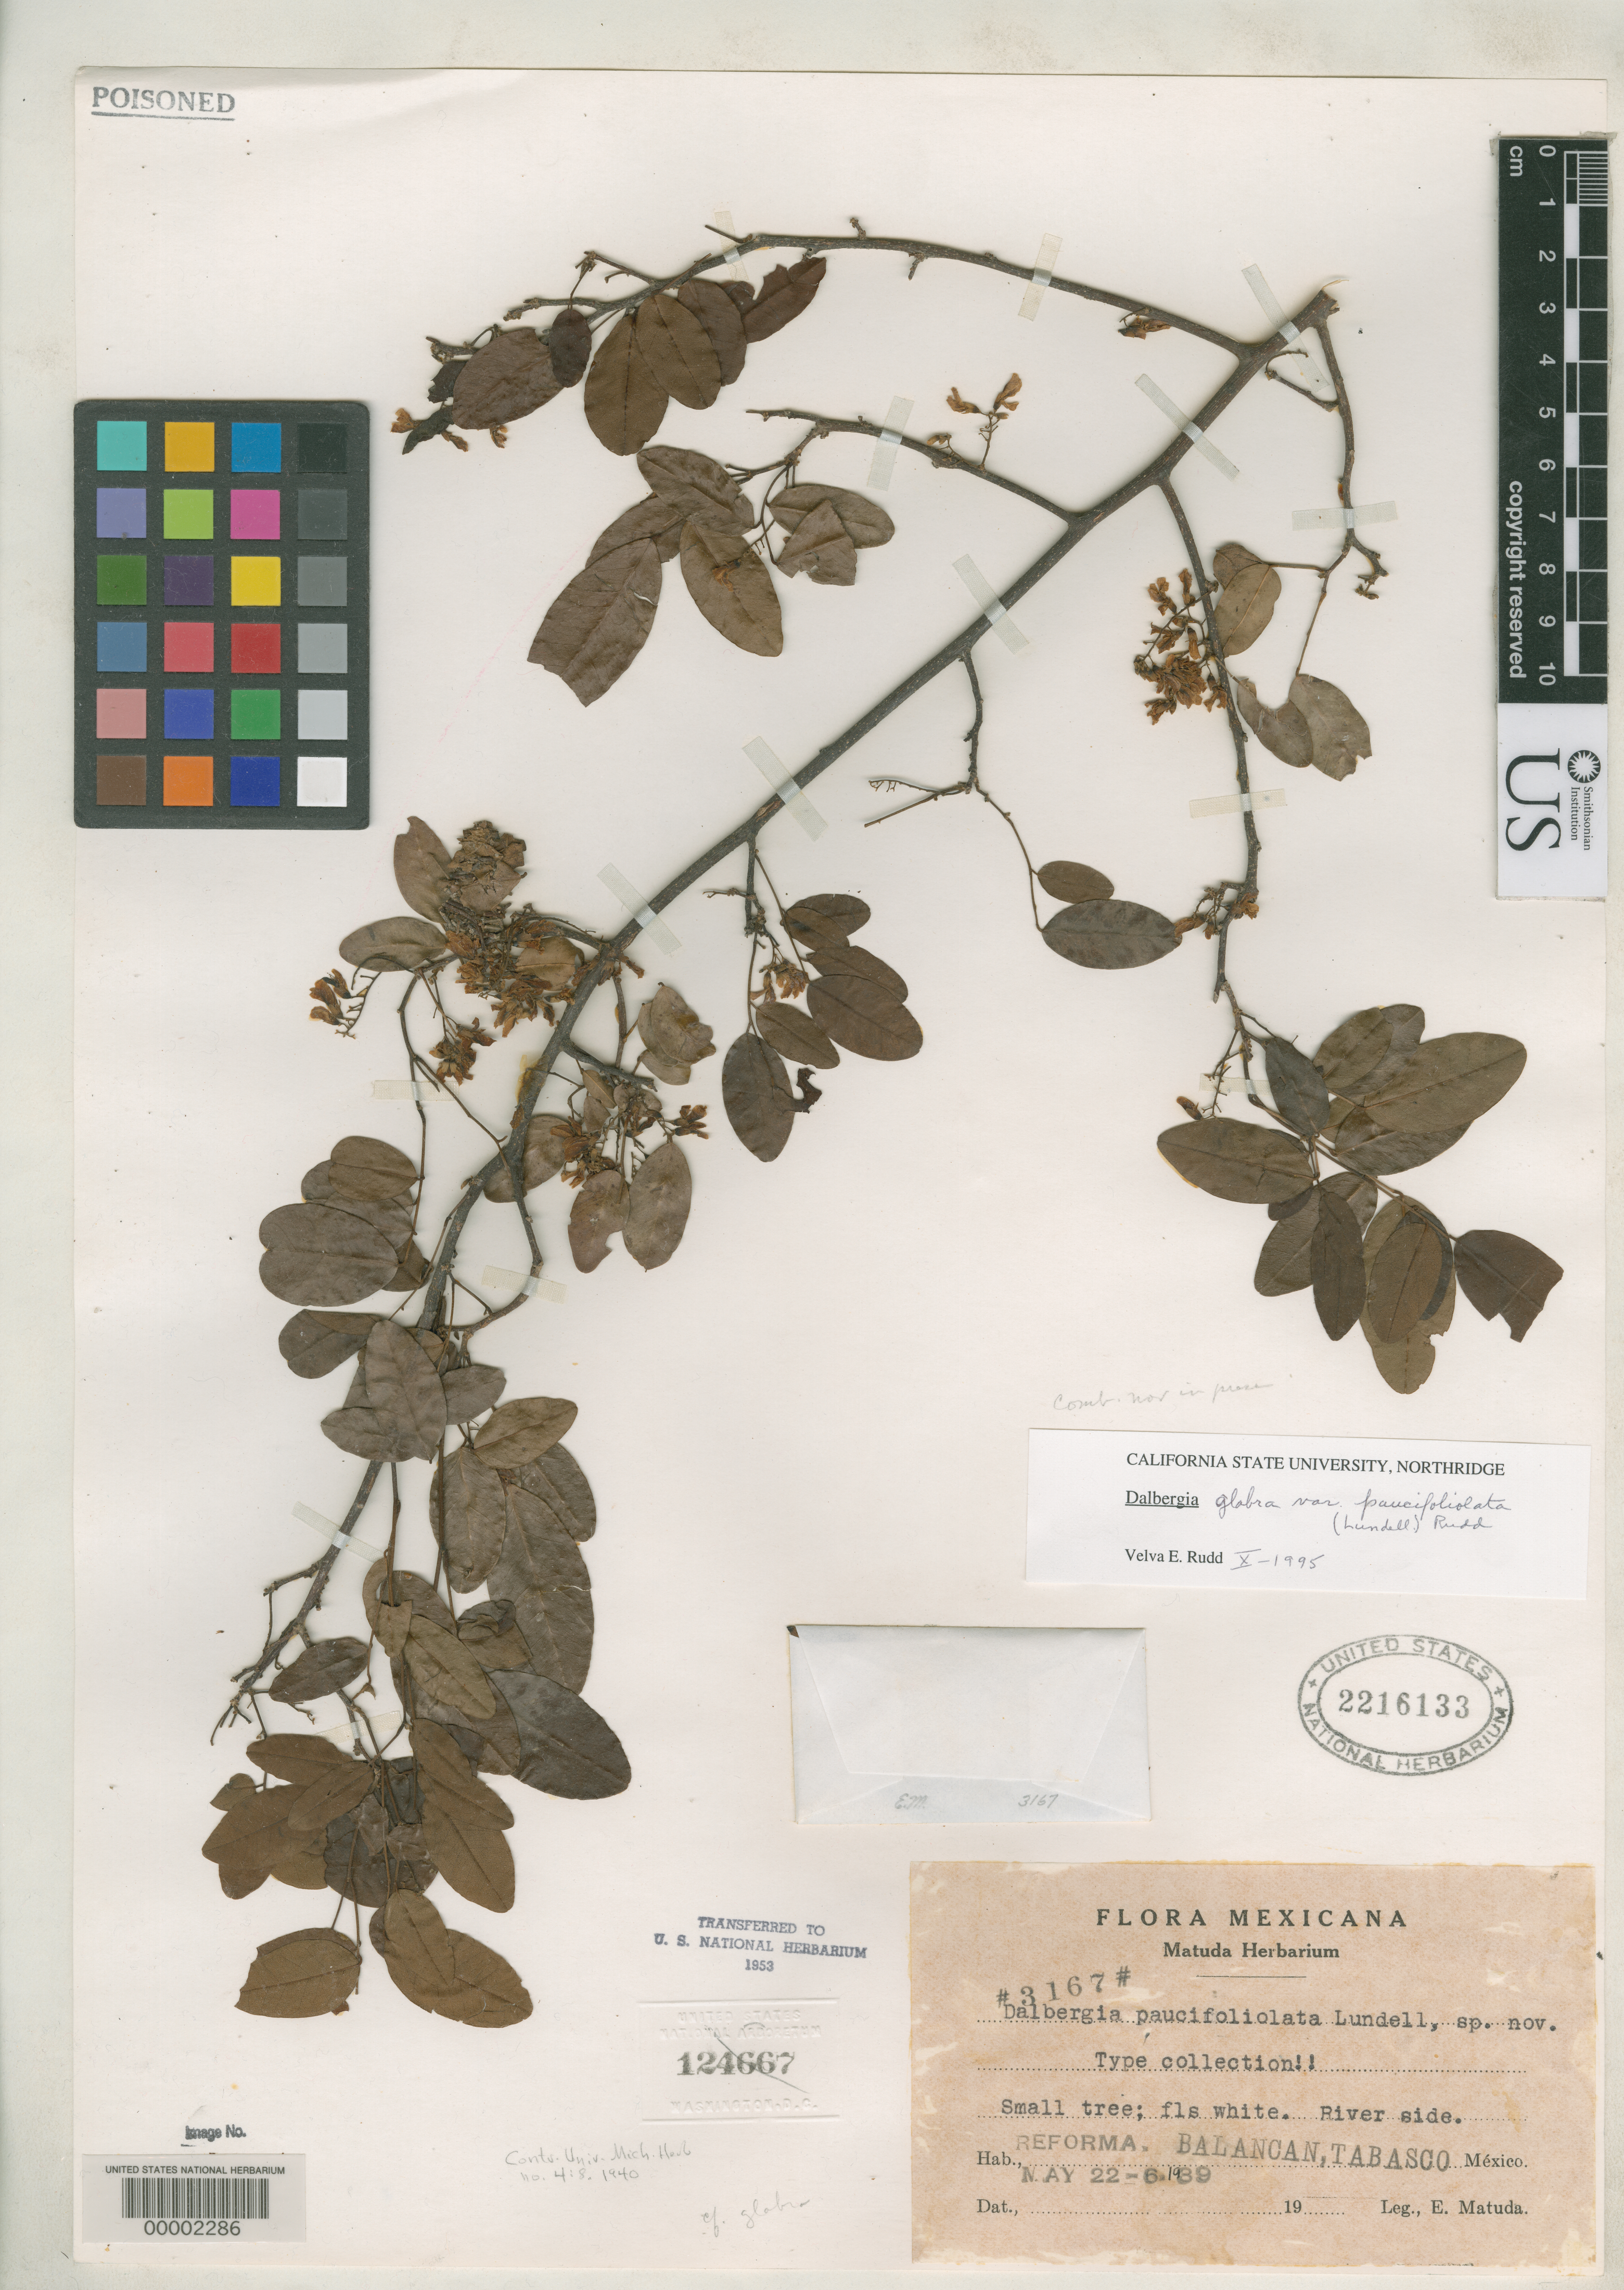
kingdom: Plantae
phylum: Tracheophyta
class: Magnoliopsida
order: Fabales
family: Fabaceae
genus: Dalbergia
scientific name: Dalbergia paucifoliolata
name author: Lundell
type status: Isotype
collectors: E. Matuda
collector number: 3167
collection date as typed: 22 May 1939 to 26 May 1939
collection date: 1939-05-22/1939-05-26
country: Mexico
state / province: Tabasco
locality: Reforma on Rio San Pedro de Matir above Balancan.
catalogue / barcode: US 2216133